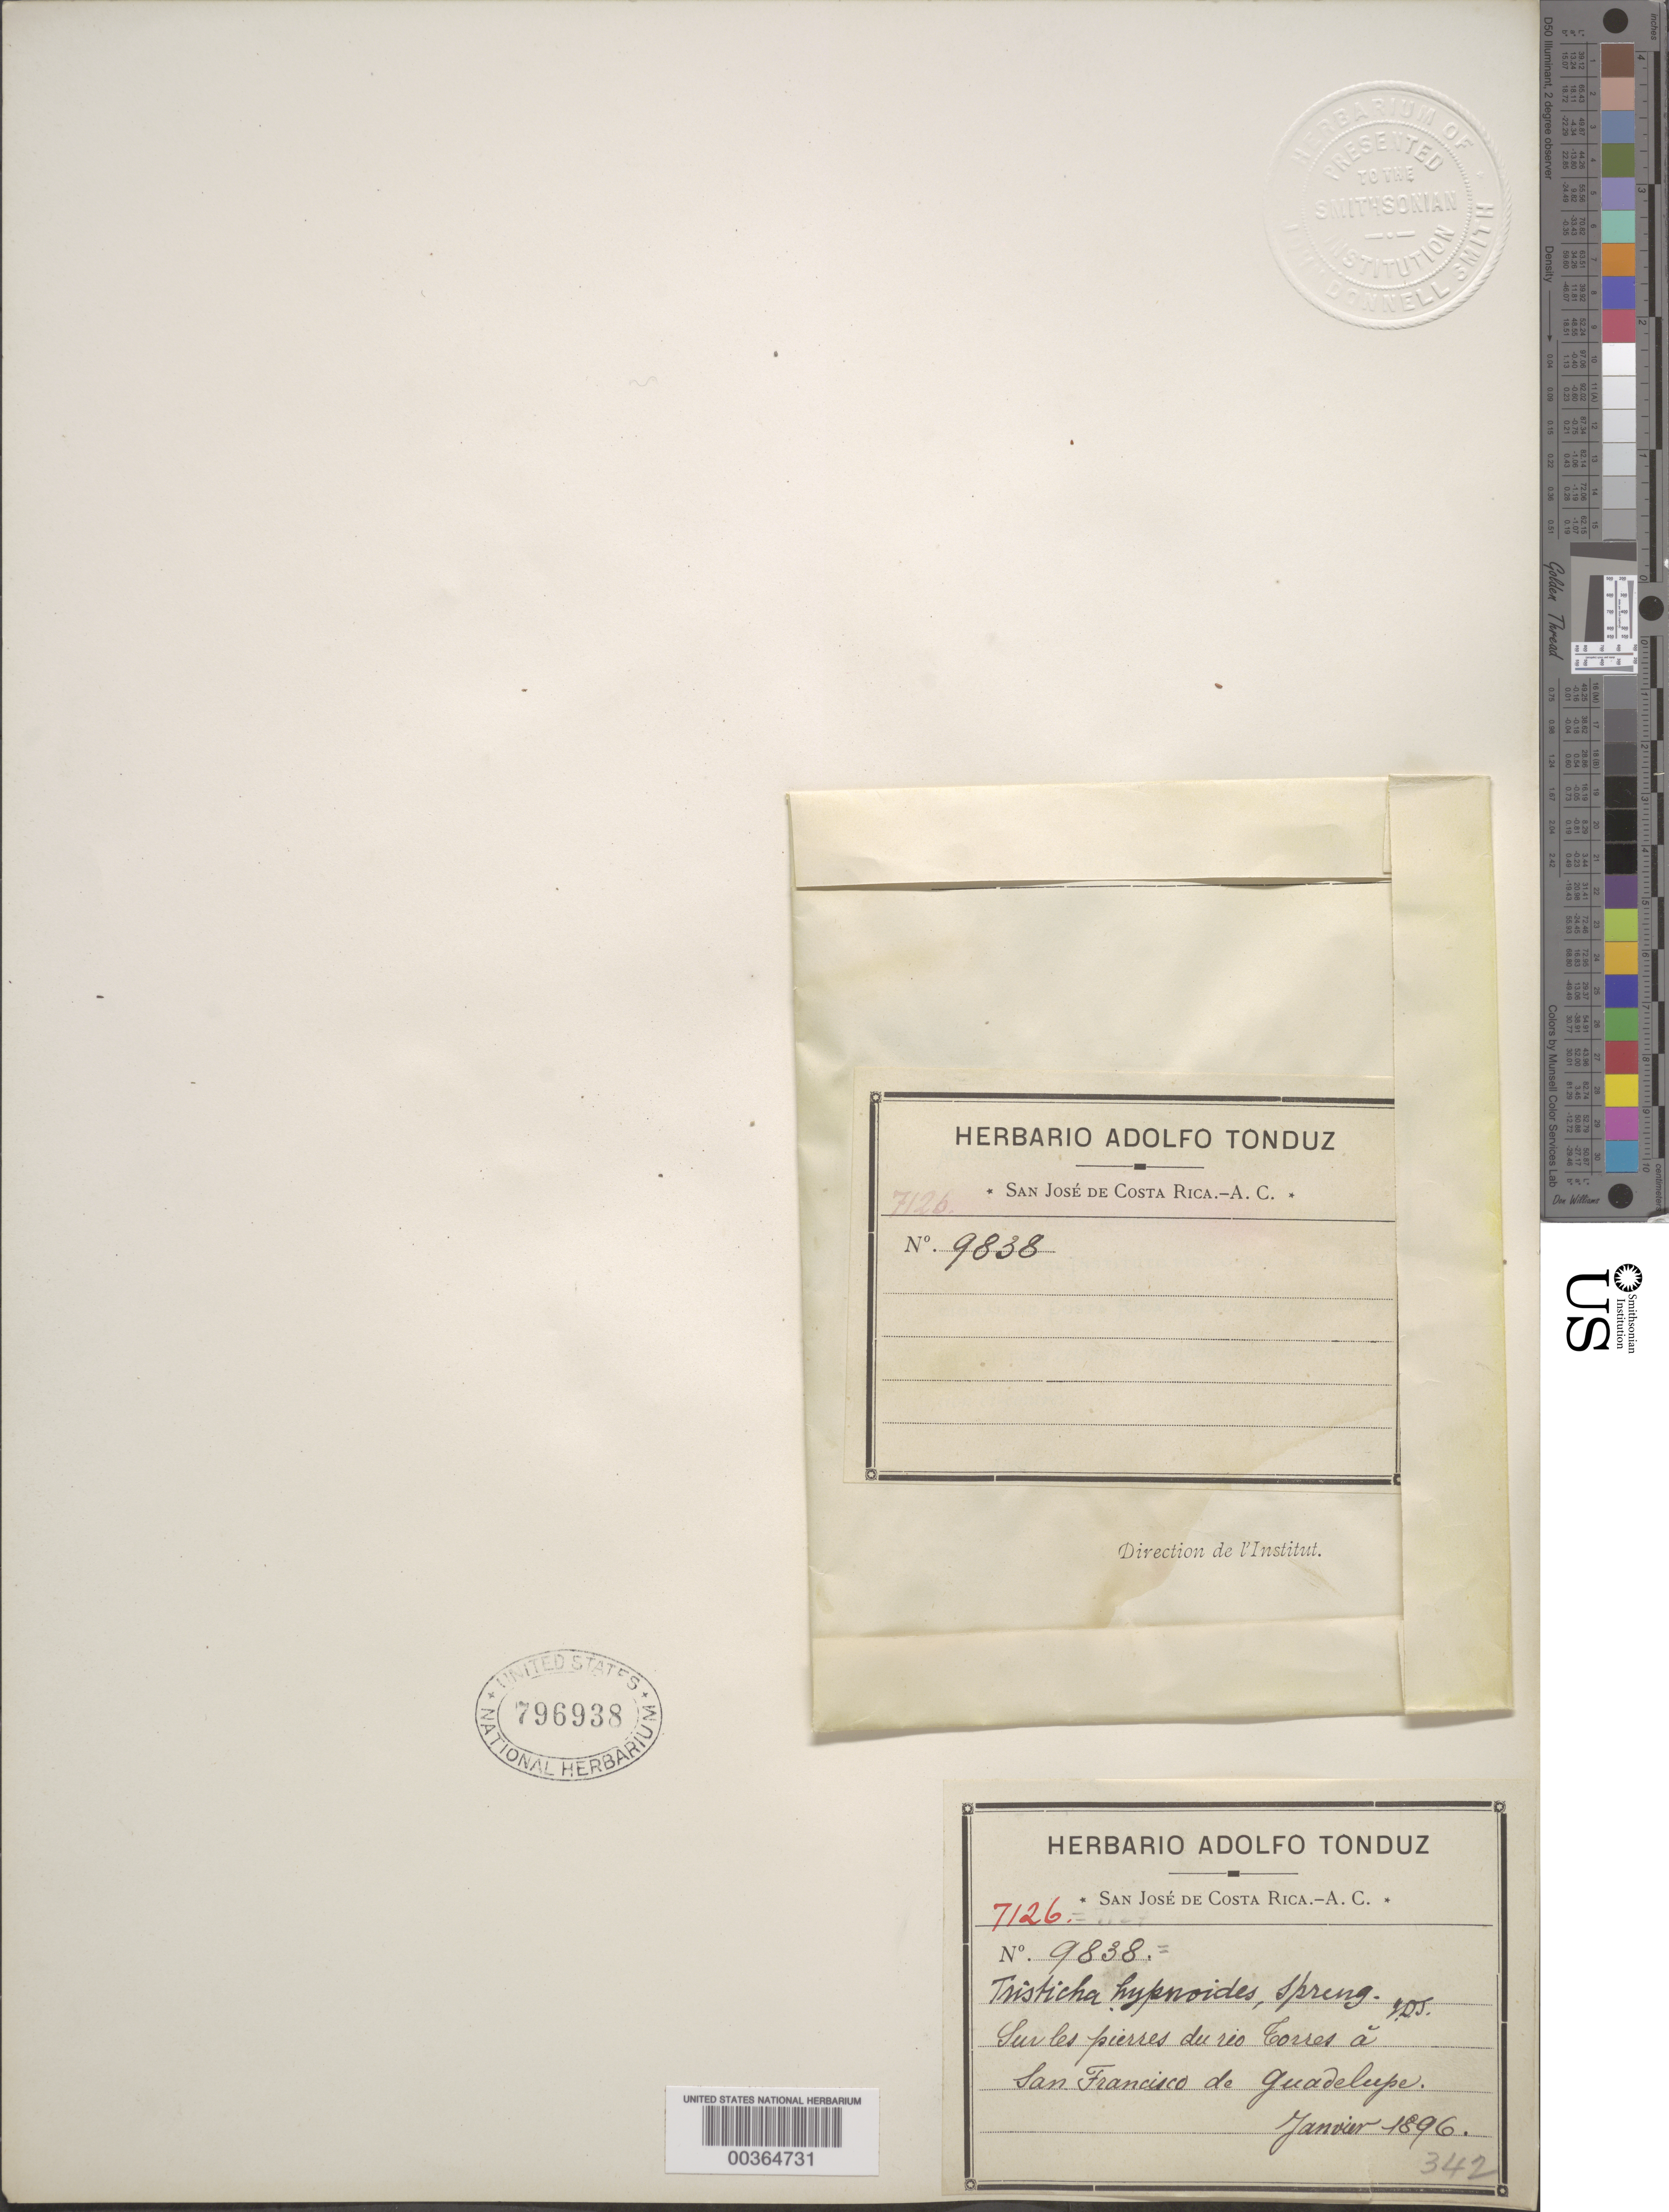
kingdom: Plantae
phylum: Tracheophyta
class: Magnoliopsida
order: Malpighiales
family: Podostemaceae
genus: Tristicha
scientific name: Tristicha trifaria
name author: (Willd.) Spreng.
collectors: A. Tonduz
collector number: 9838 Herb. Nat. Cost.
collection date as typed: Jan 1896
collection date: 1896-01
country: Costa Rica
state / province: San José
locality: Rio torres a san francisco de guadelupe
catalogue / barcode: US 796938